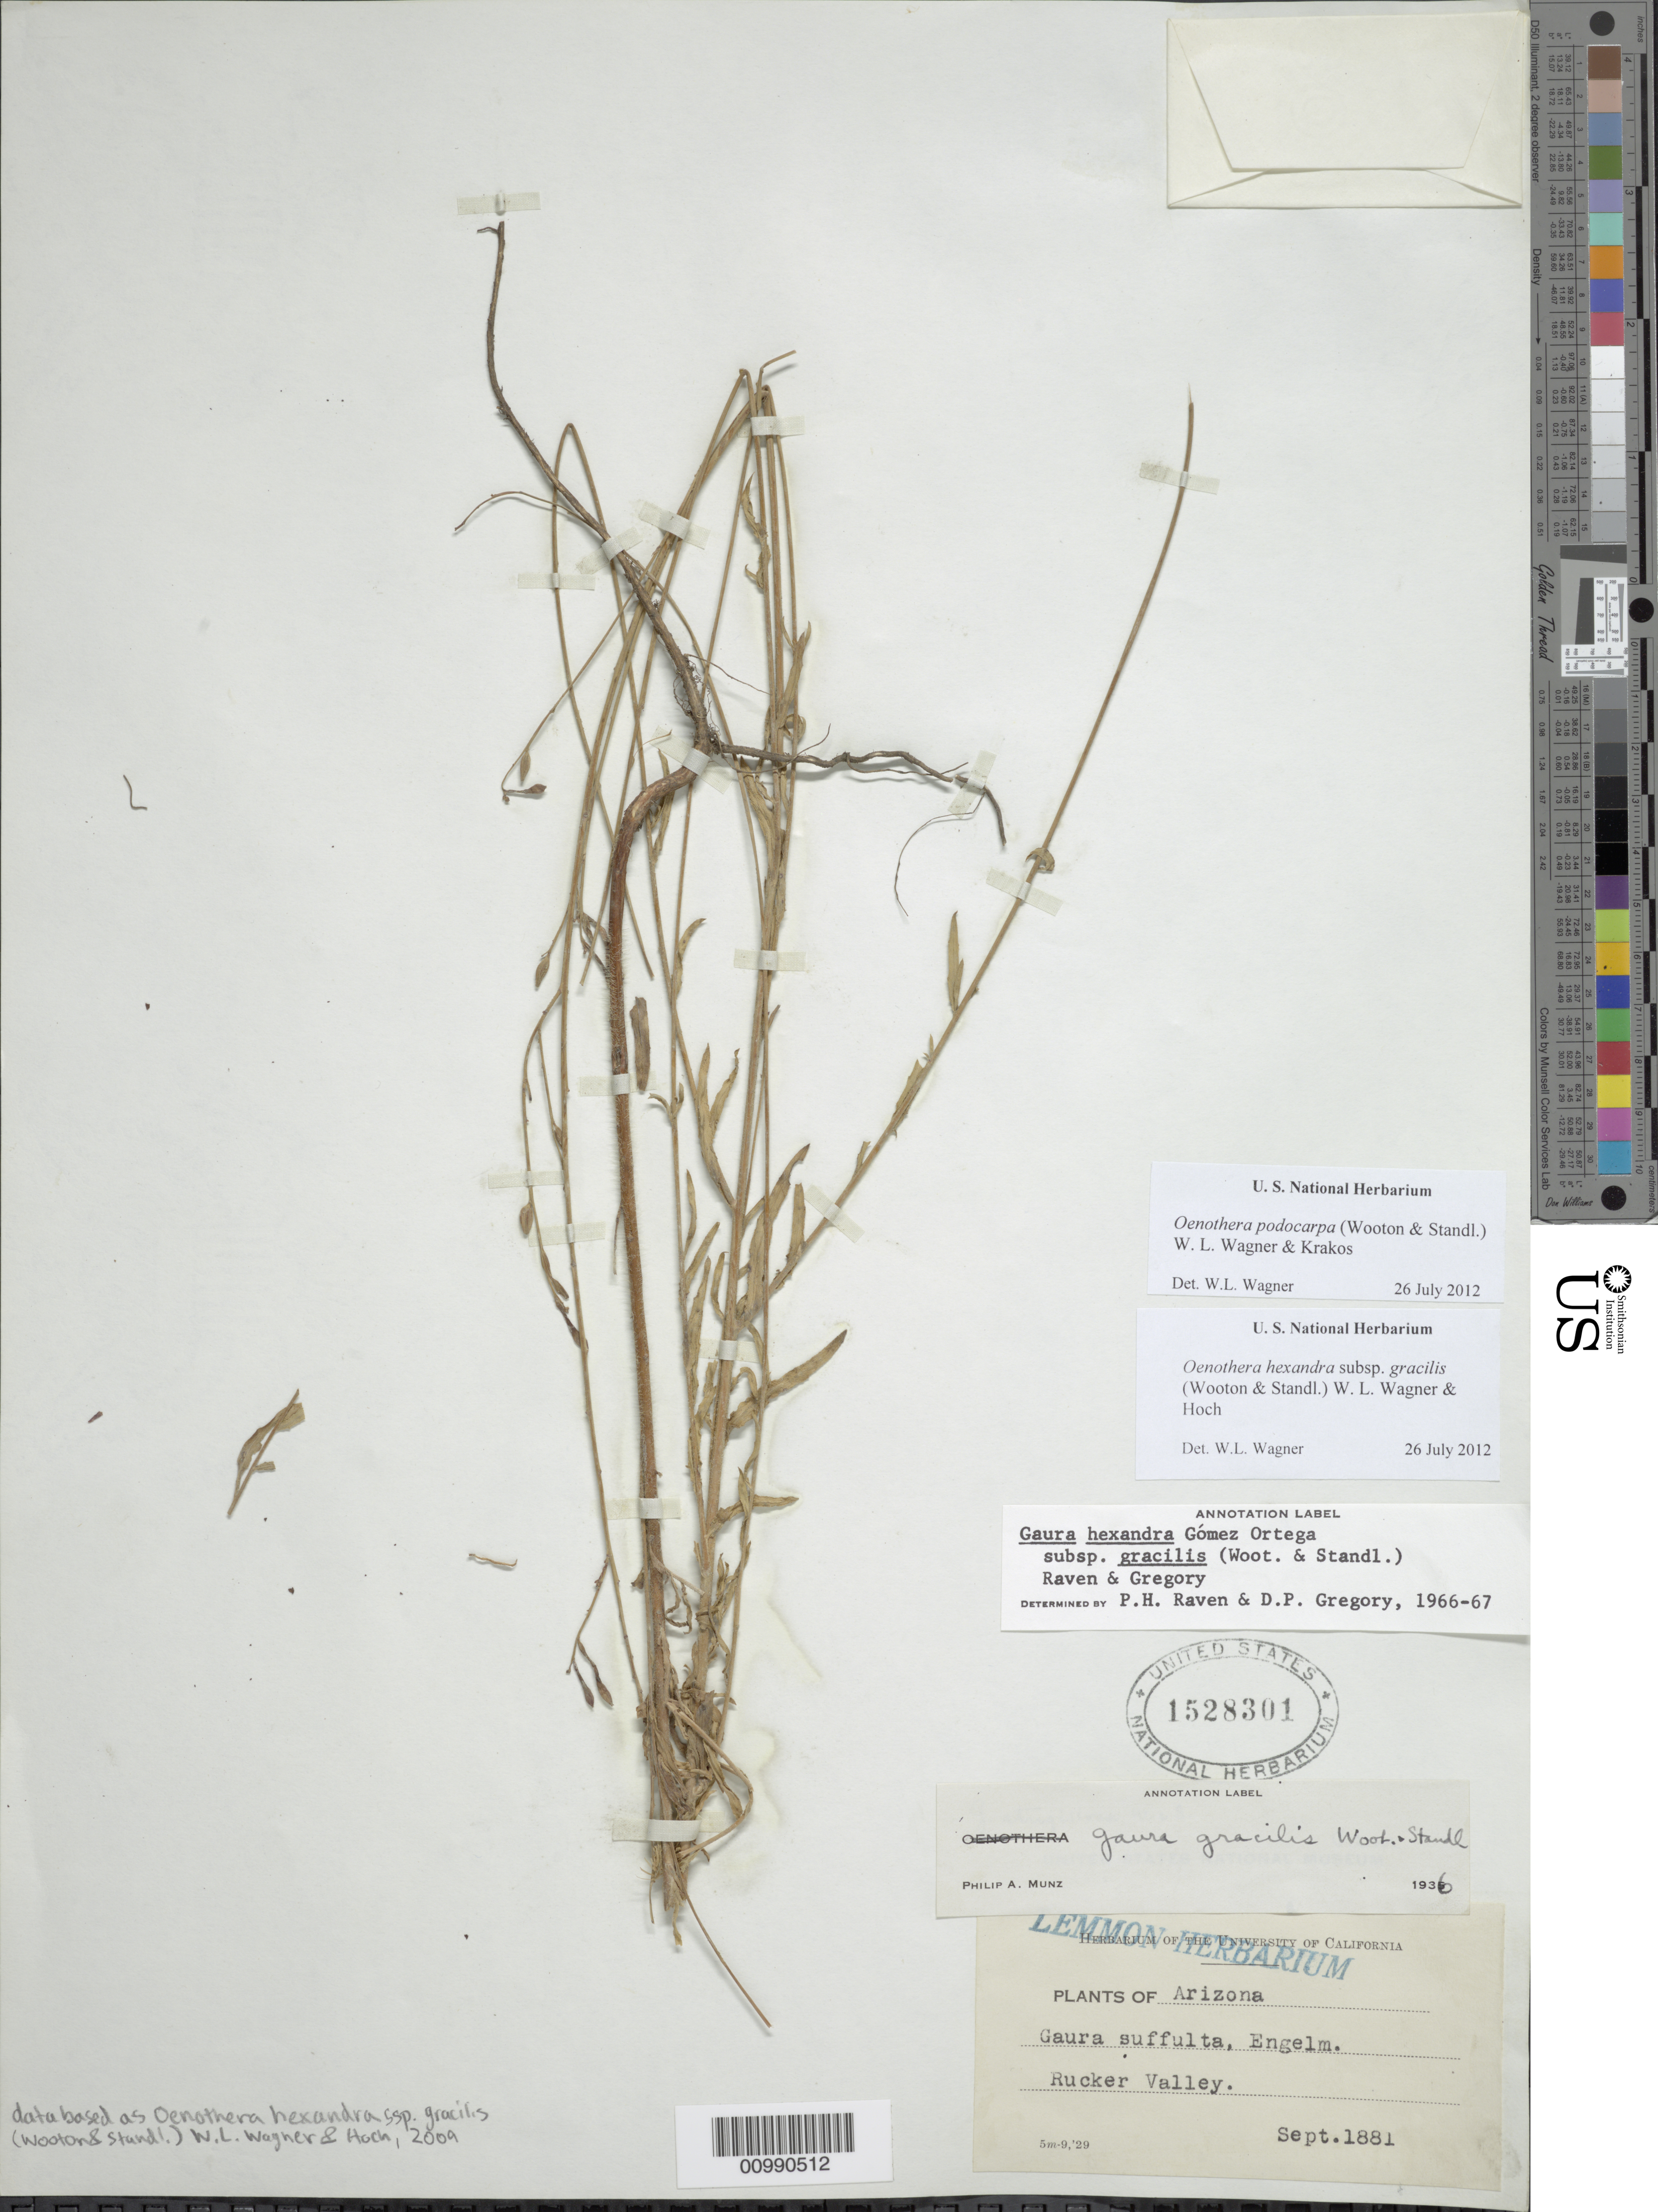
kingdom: Plantae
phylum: Tracheophyta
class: Magnoliopsida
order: Myrtales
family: Onagraceae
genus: Oenothera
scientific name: Oenothera podocarpa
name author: (Wooton & Standl.) Krakos & W.L. Wagner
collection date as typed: Sep 1881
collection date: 1881-09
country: United States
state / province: Arizona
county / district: Cochise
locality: Rucker Valley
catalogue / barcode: US 1528301